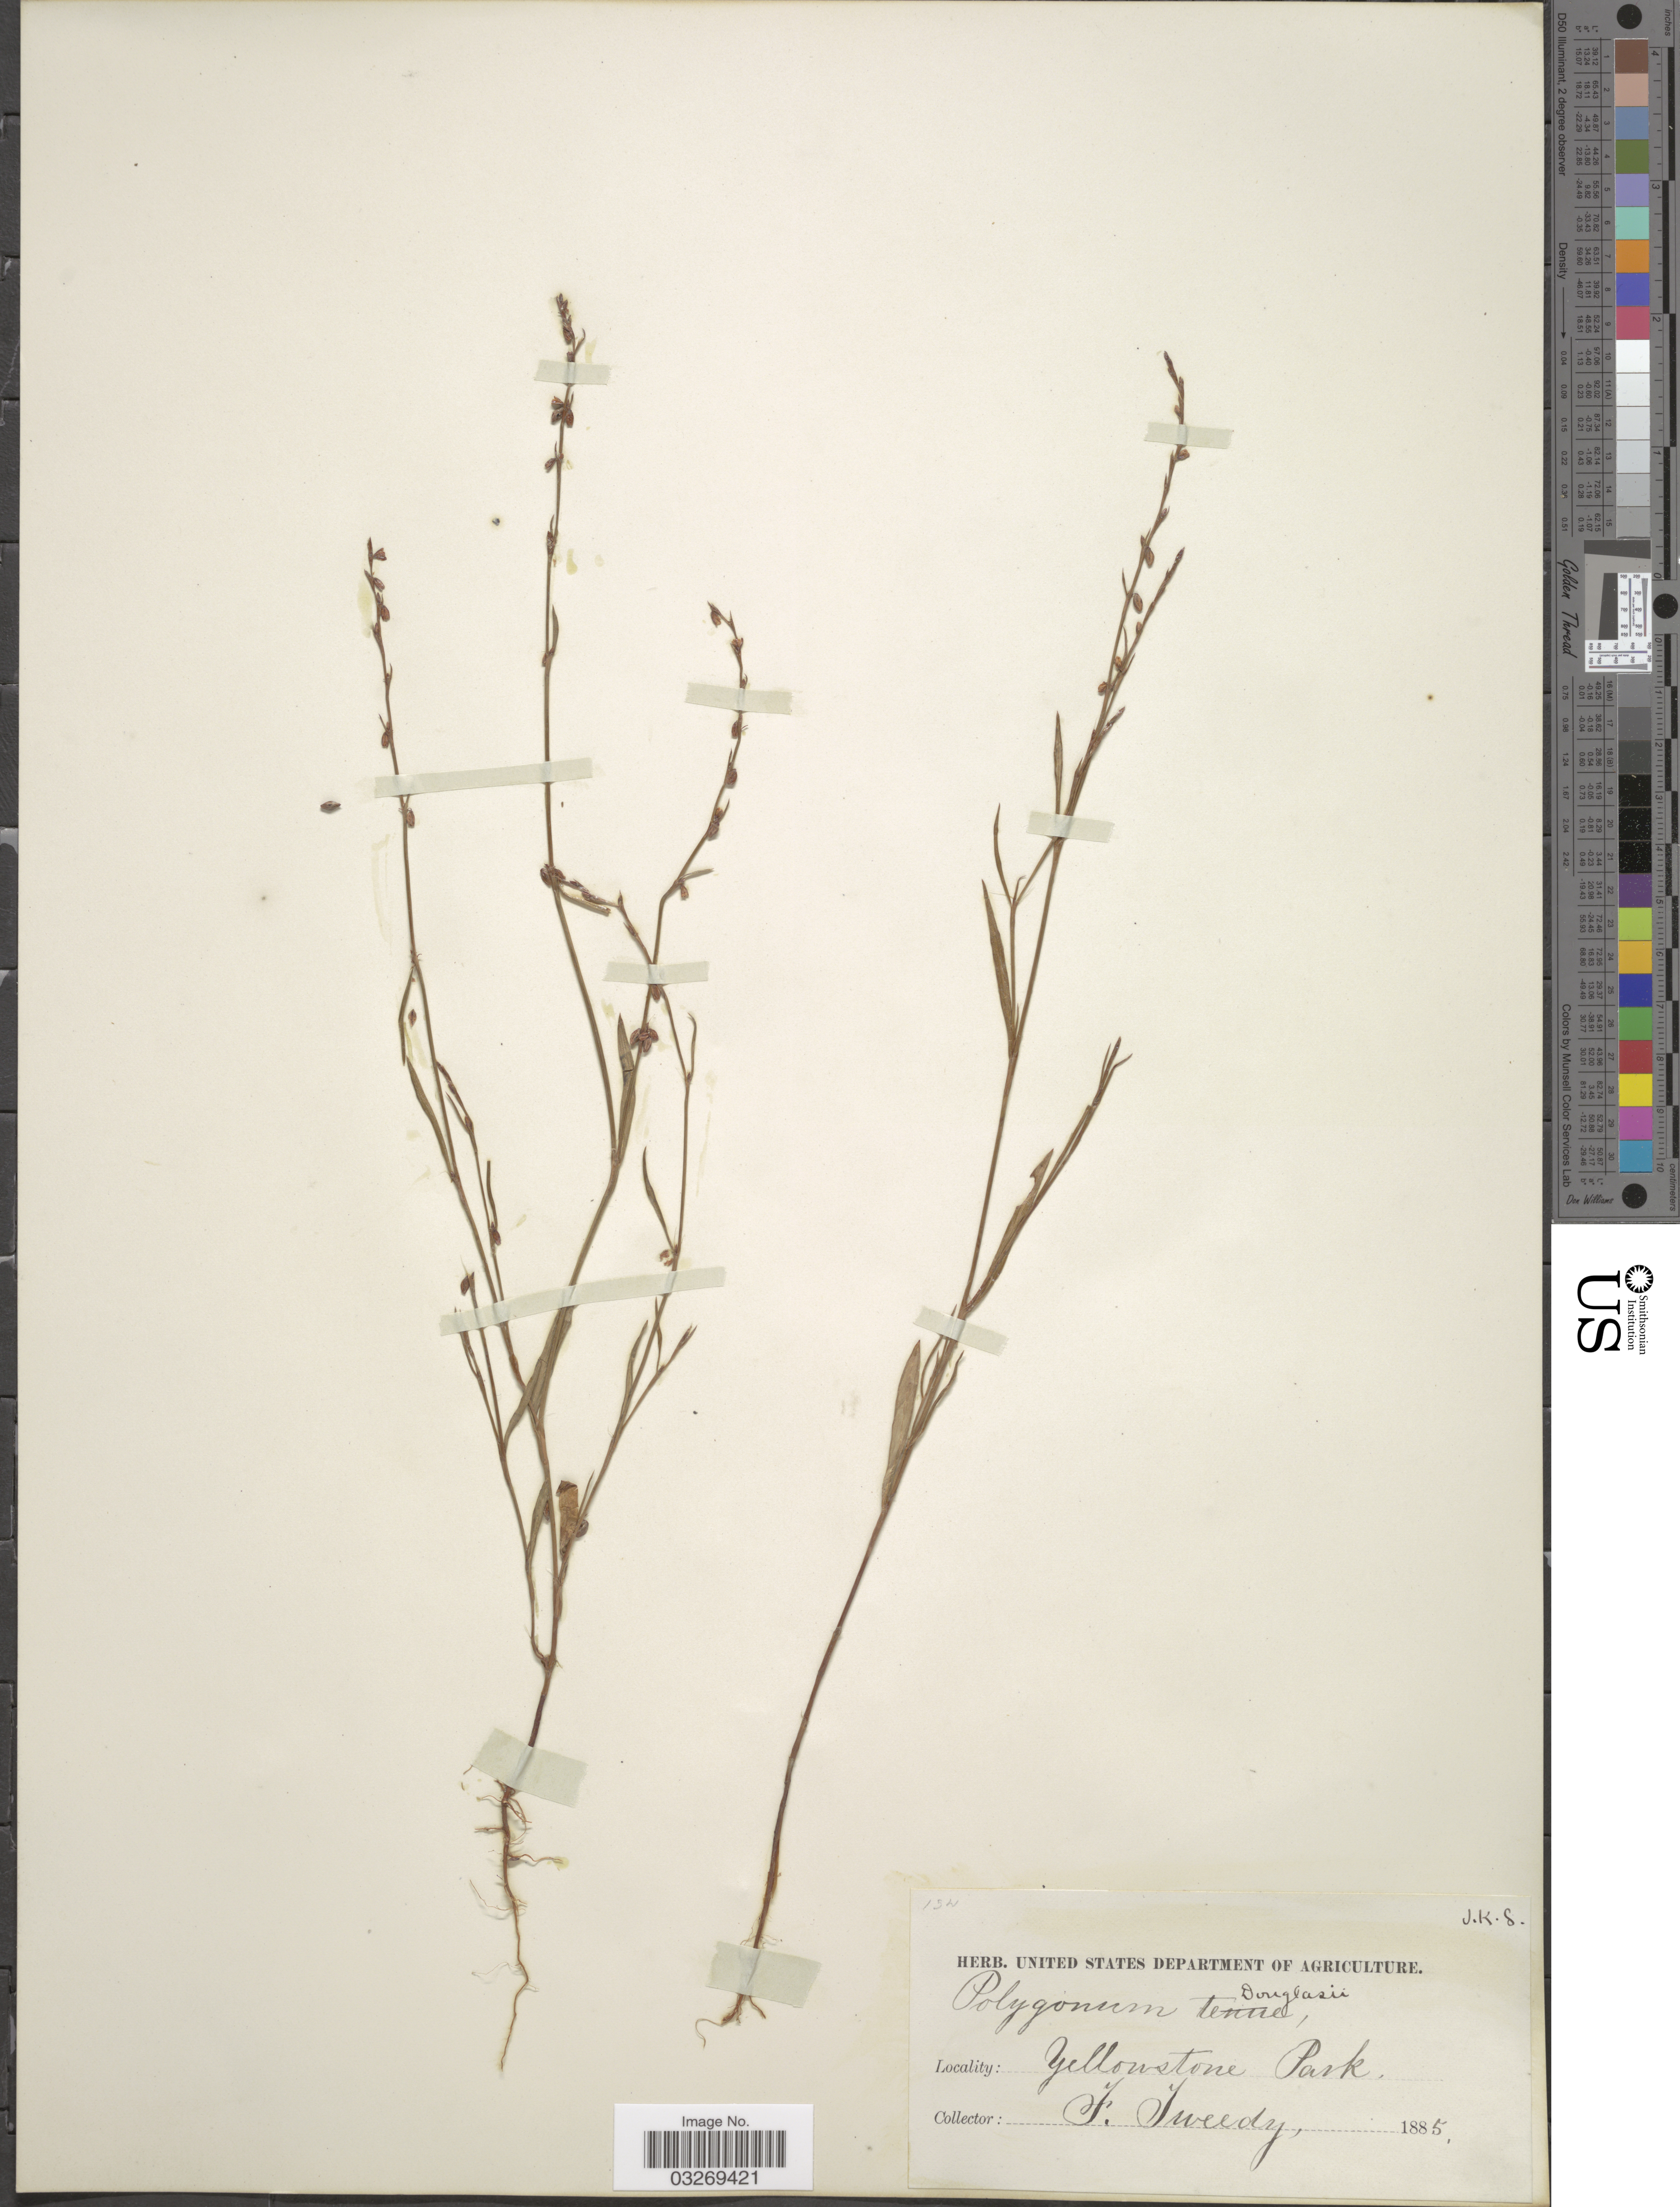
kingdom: Plantae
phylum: Tracheophyta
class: Magnoliopsida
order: Caryophyllales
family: Polygonaceae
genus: Polygonum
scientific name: Polygonum douglasii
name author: Greene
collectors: F. Tweedy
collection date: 1885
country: United States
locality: Yellowstone Park.